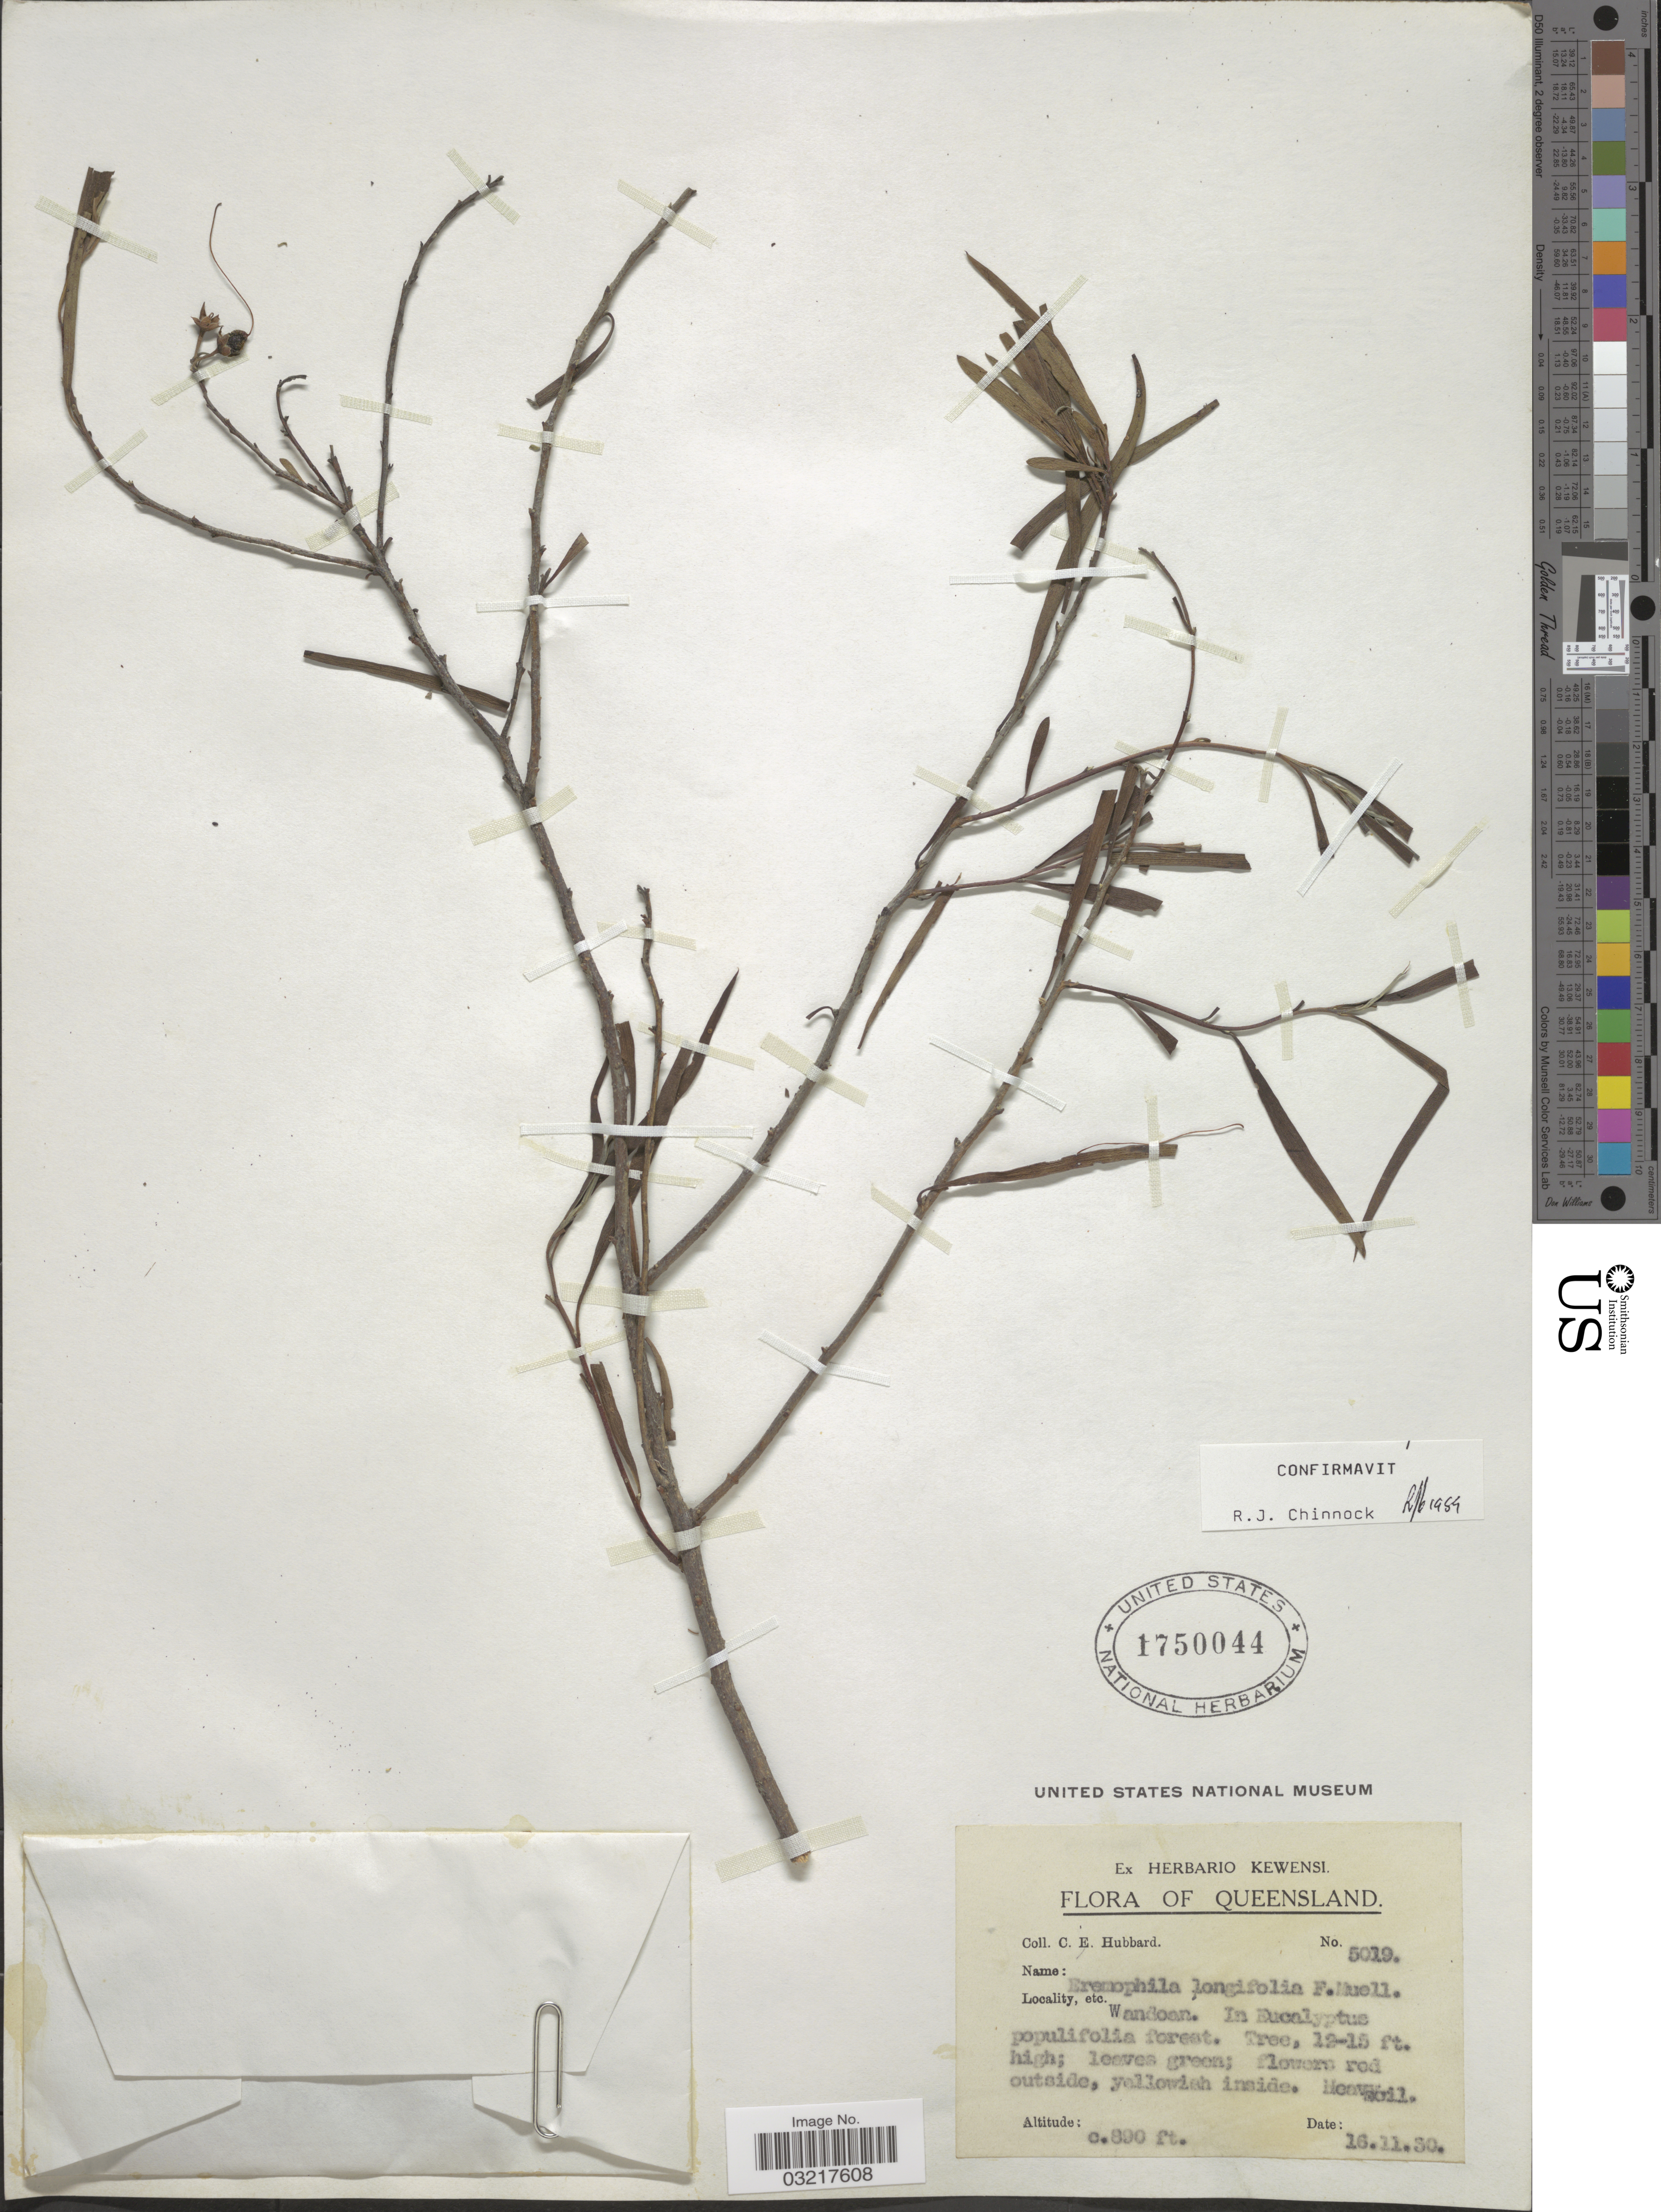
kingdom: Plantae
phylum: Tracheophyta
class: Magnoliopsida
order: Lamiales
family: Scrophulariaceae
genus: Eremophila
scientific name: Eremophila longifolia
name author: (R. Br.) F. Muell.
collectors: C. E. Hubbard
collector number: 5019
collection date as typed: Transcribed d/m/y: 16/11/30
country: Australia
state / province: Queensland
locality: Wandoan.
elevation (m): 271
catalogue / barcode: US 1750044